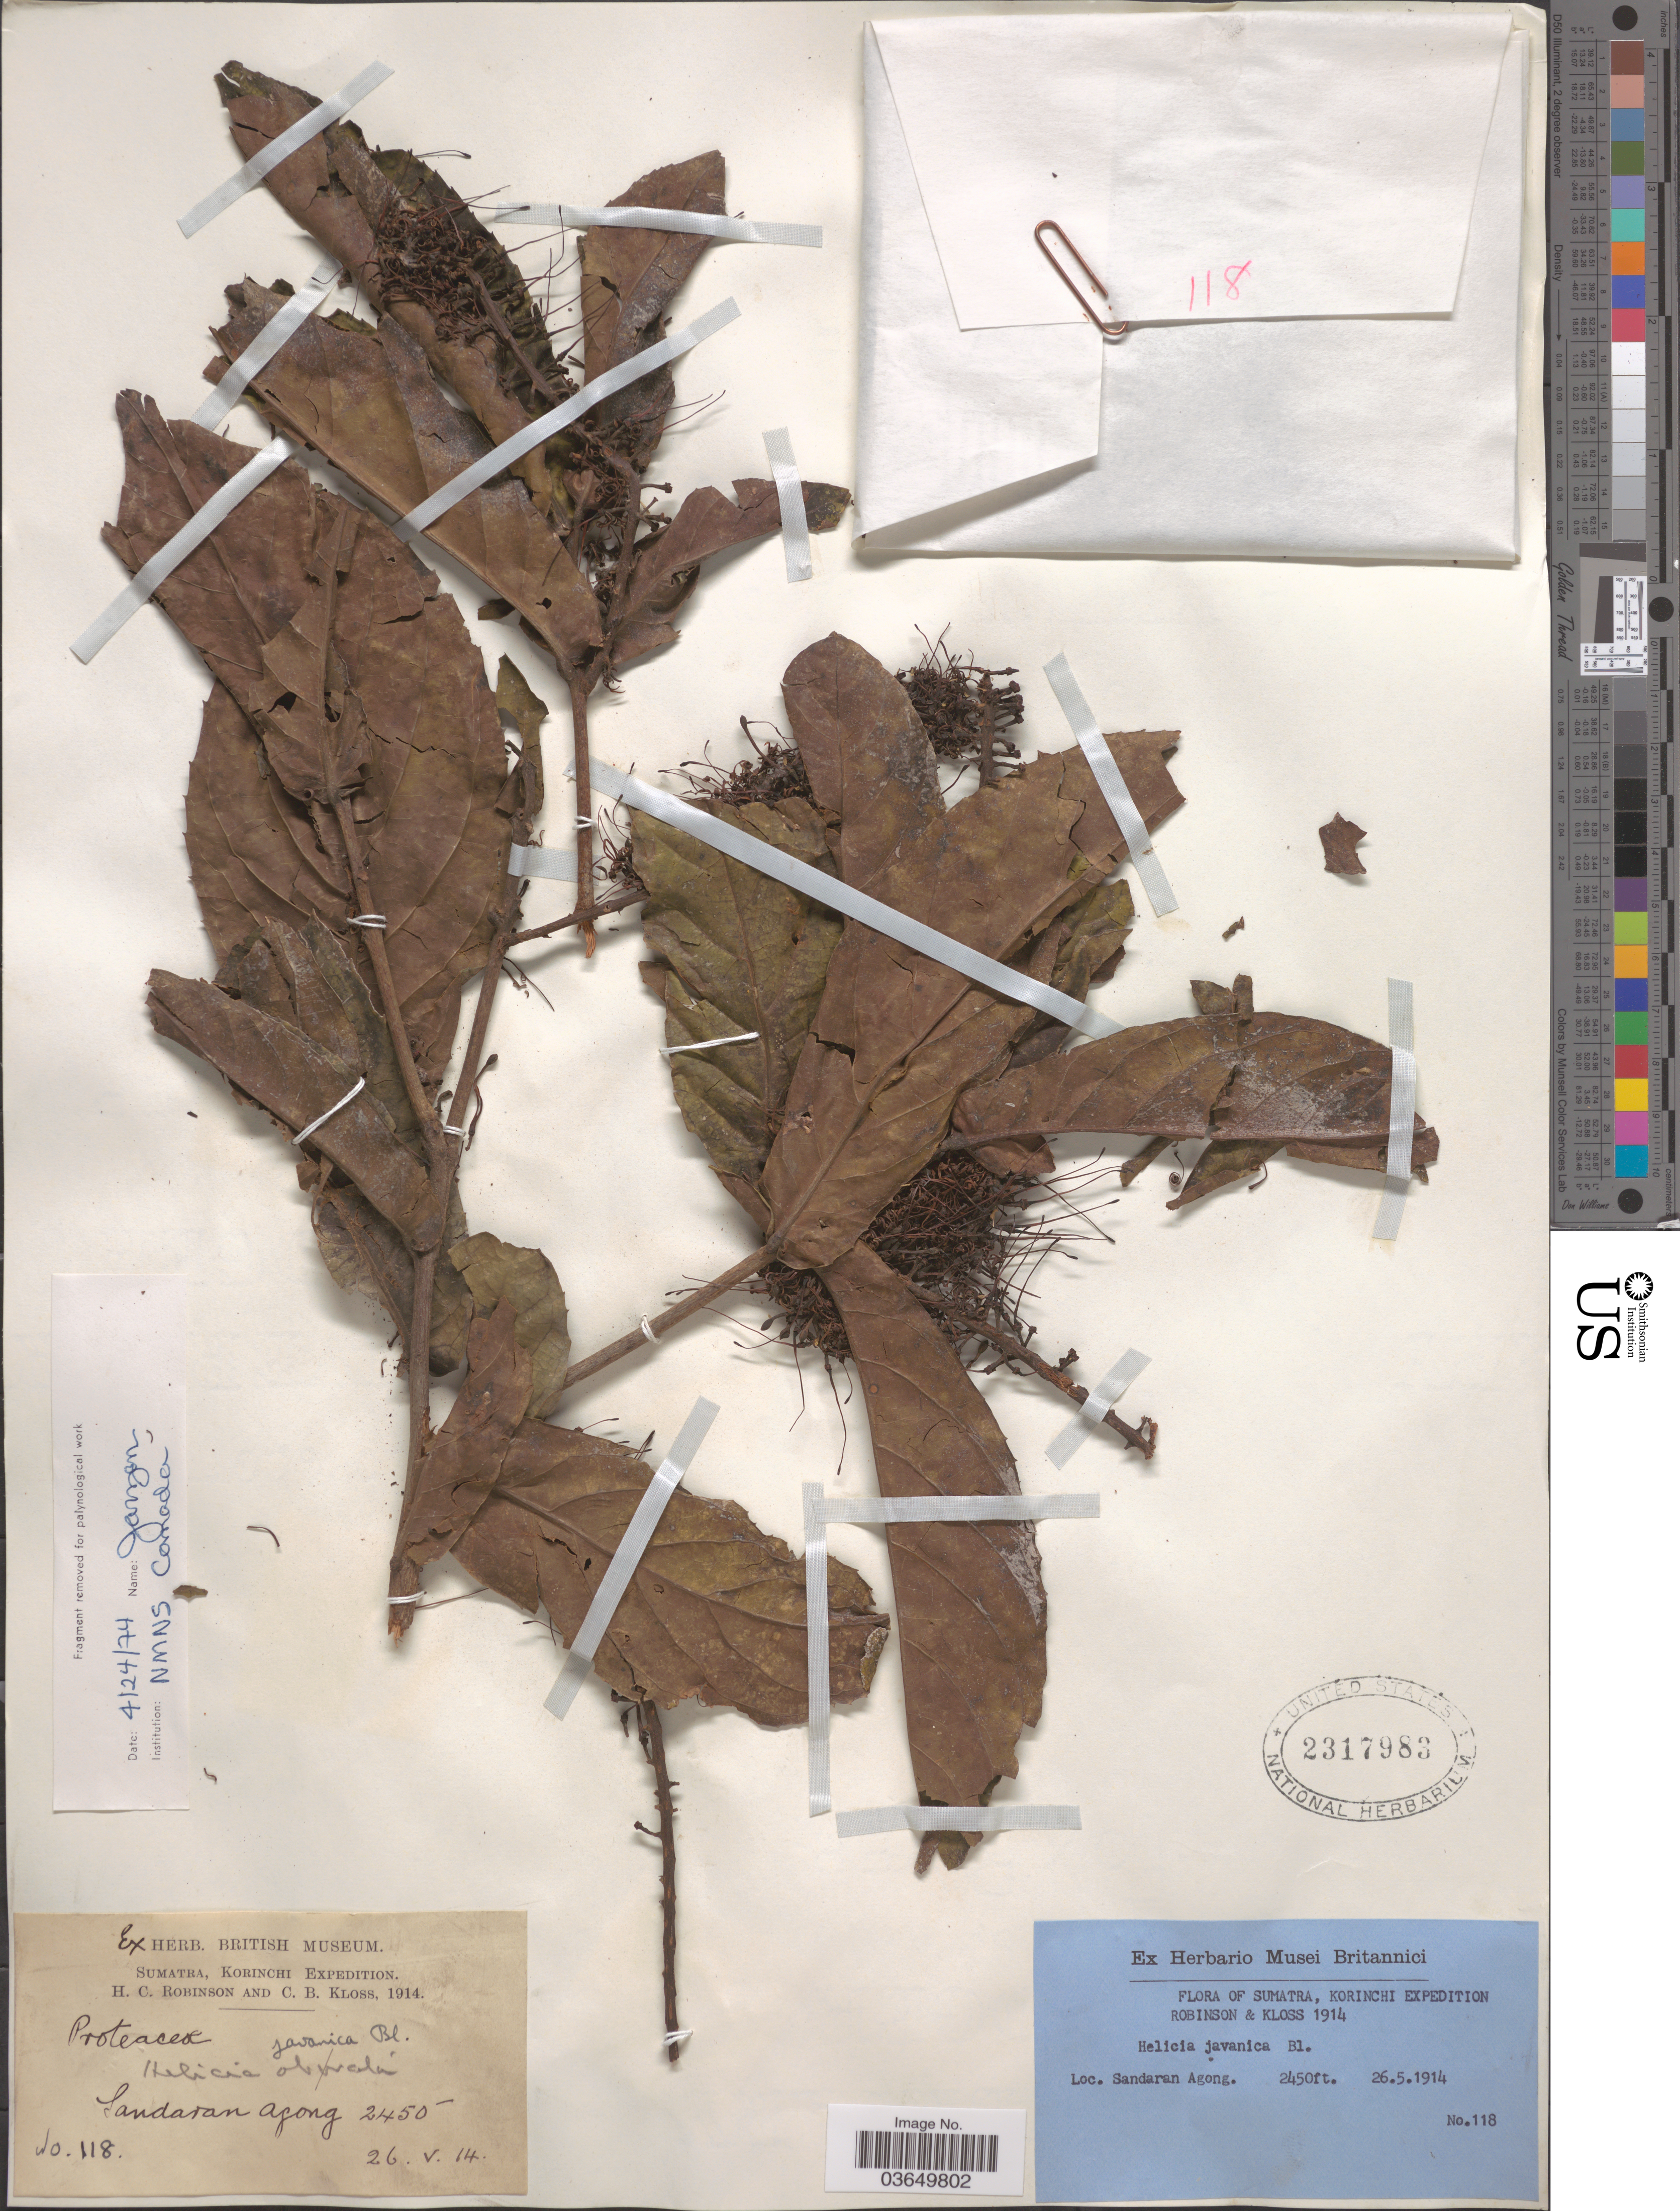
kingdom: Plantae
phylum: Tracheophyta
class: Magnoliopsida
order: Proteales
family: Proteaceae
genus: Helicia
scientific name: Helicia javanica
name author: Blume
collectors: H. C. Robinson & C. Kloss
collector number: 118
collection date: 1914-05-26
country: Indonesia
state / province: Sumatra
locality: Sandaran Agong.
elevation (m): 747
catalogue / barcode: US 2317983